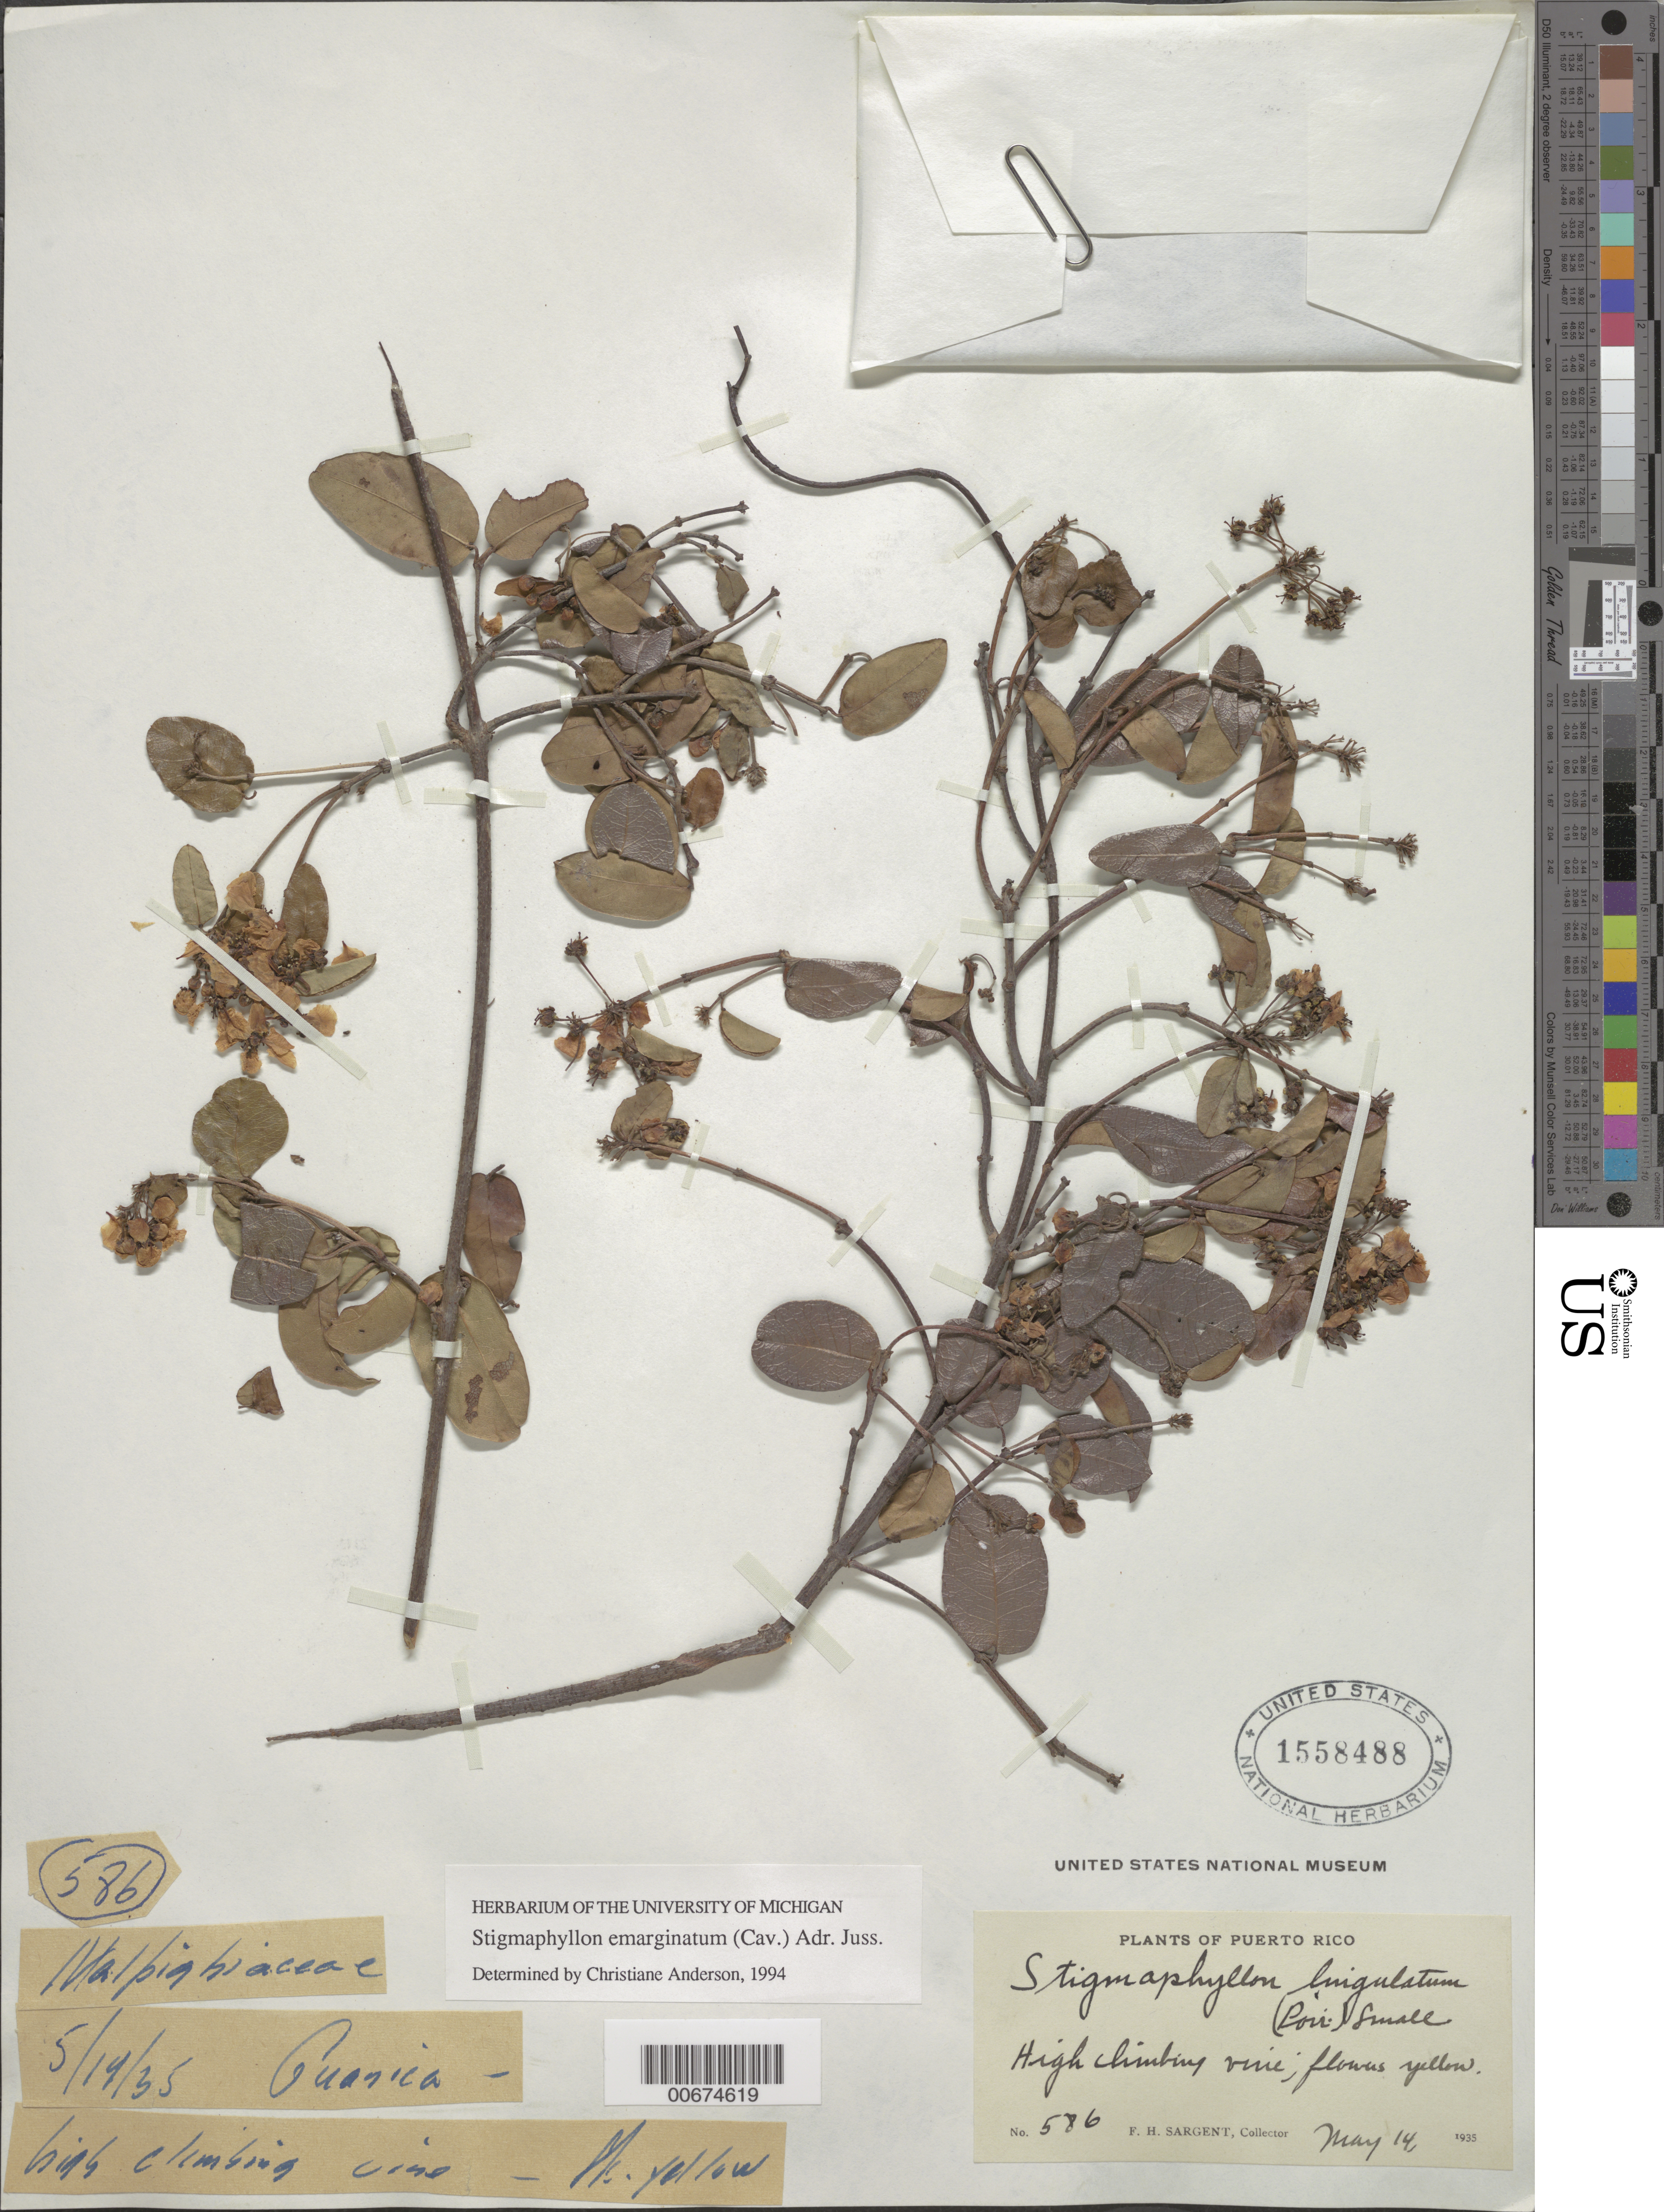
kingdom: Plantae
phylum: Tracheophyta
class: Magnoliopsida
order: Malpighiales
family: Malpighiaceae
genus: Stigmaphyllon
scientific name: Stigmaphyllon emarginatum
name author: (Cav.) A. Juss.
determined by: Anderson, C.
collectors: F. H. Sargent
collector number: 586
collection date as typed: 14 May 1935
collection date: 1935-05-14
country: Puerto Rico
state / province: Guanica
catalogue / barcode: US 1558488